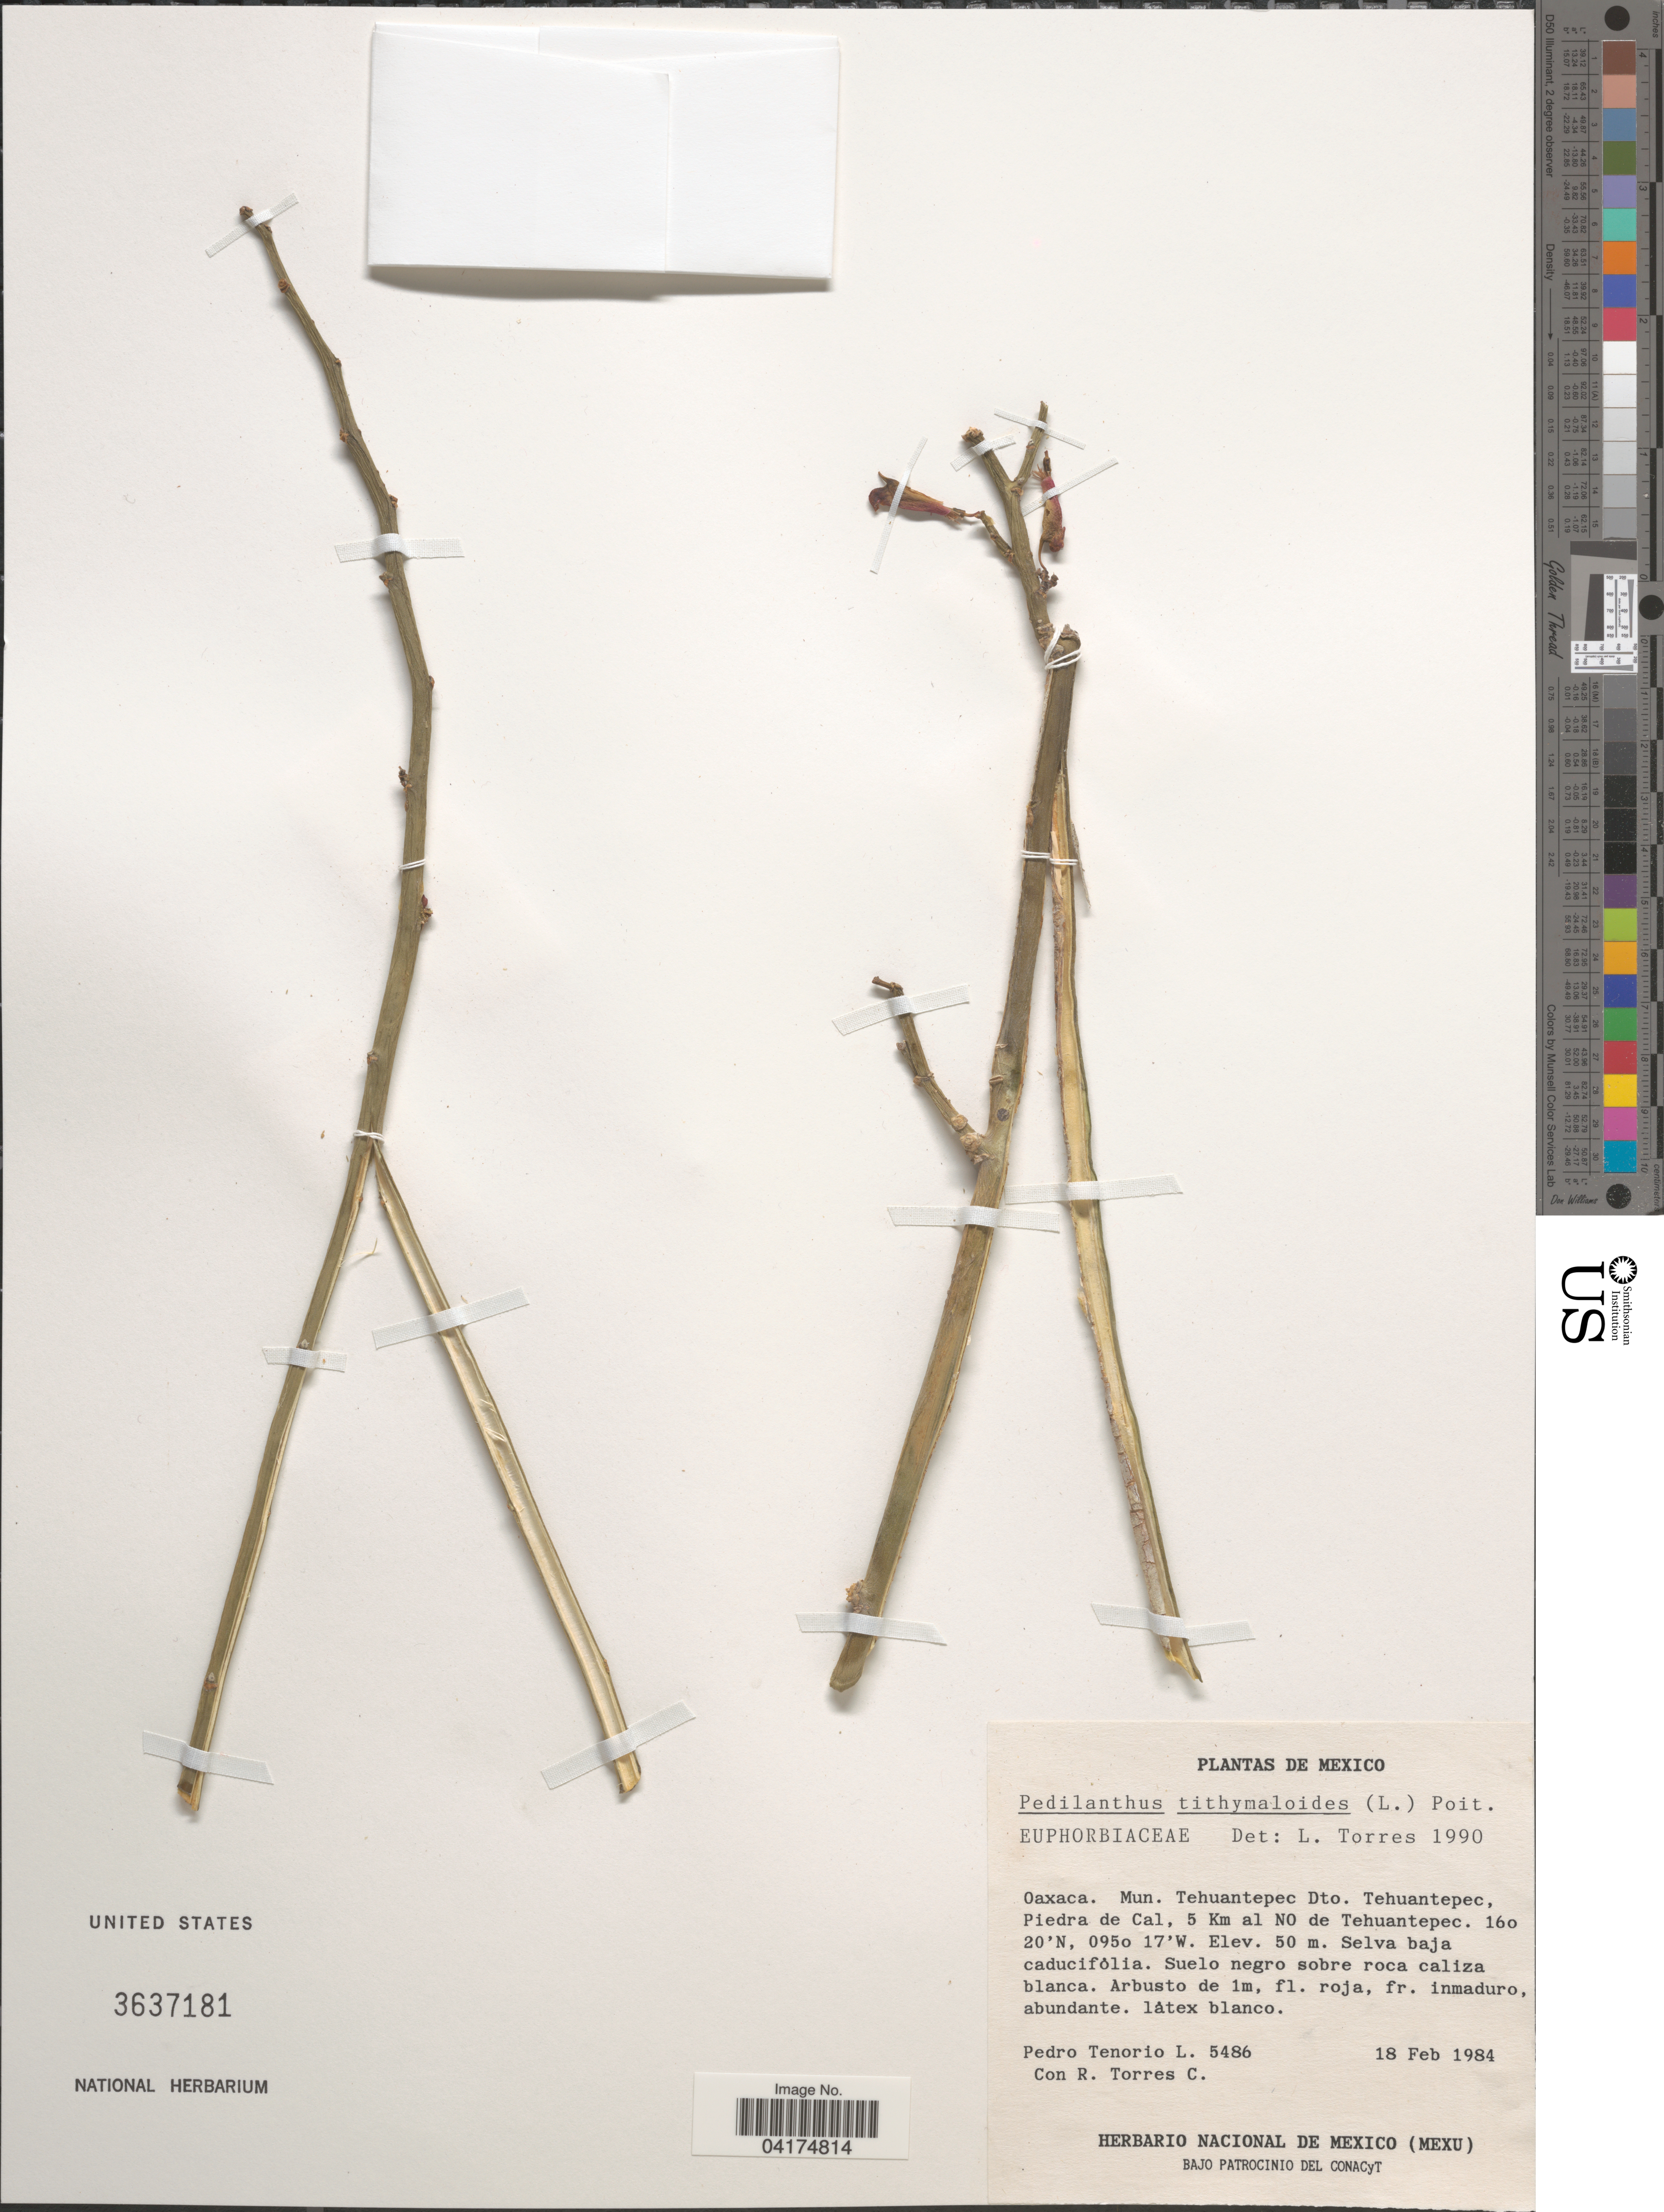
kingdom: Plantae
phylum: Tracheophyta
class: Magnoliopsida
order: Malpighiales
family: Euphorbiaceae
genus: Pedilanthus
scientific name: Pedilanthus tithymaloides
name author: (L.) Poit.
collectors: P. Tenorio L. & R. Torres C.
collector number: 5486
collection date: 1984-02-18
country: Mexico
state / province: Oaxaca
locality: Mun. Tehuantepec Dto. Tehuantepec, Piedra de Cal, 5 Km al NO de Tehuantepec.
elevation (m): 50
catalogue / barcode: US 3637181